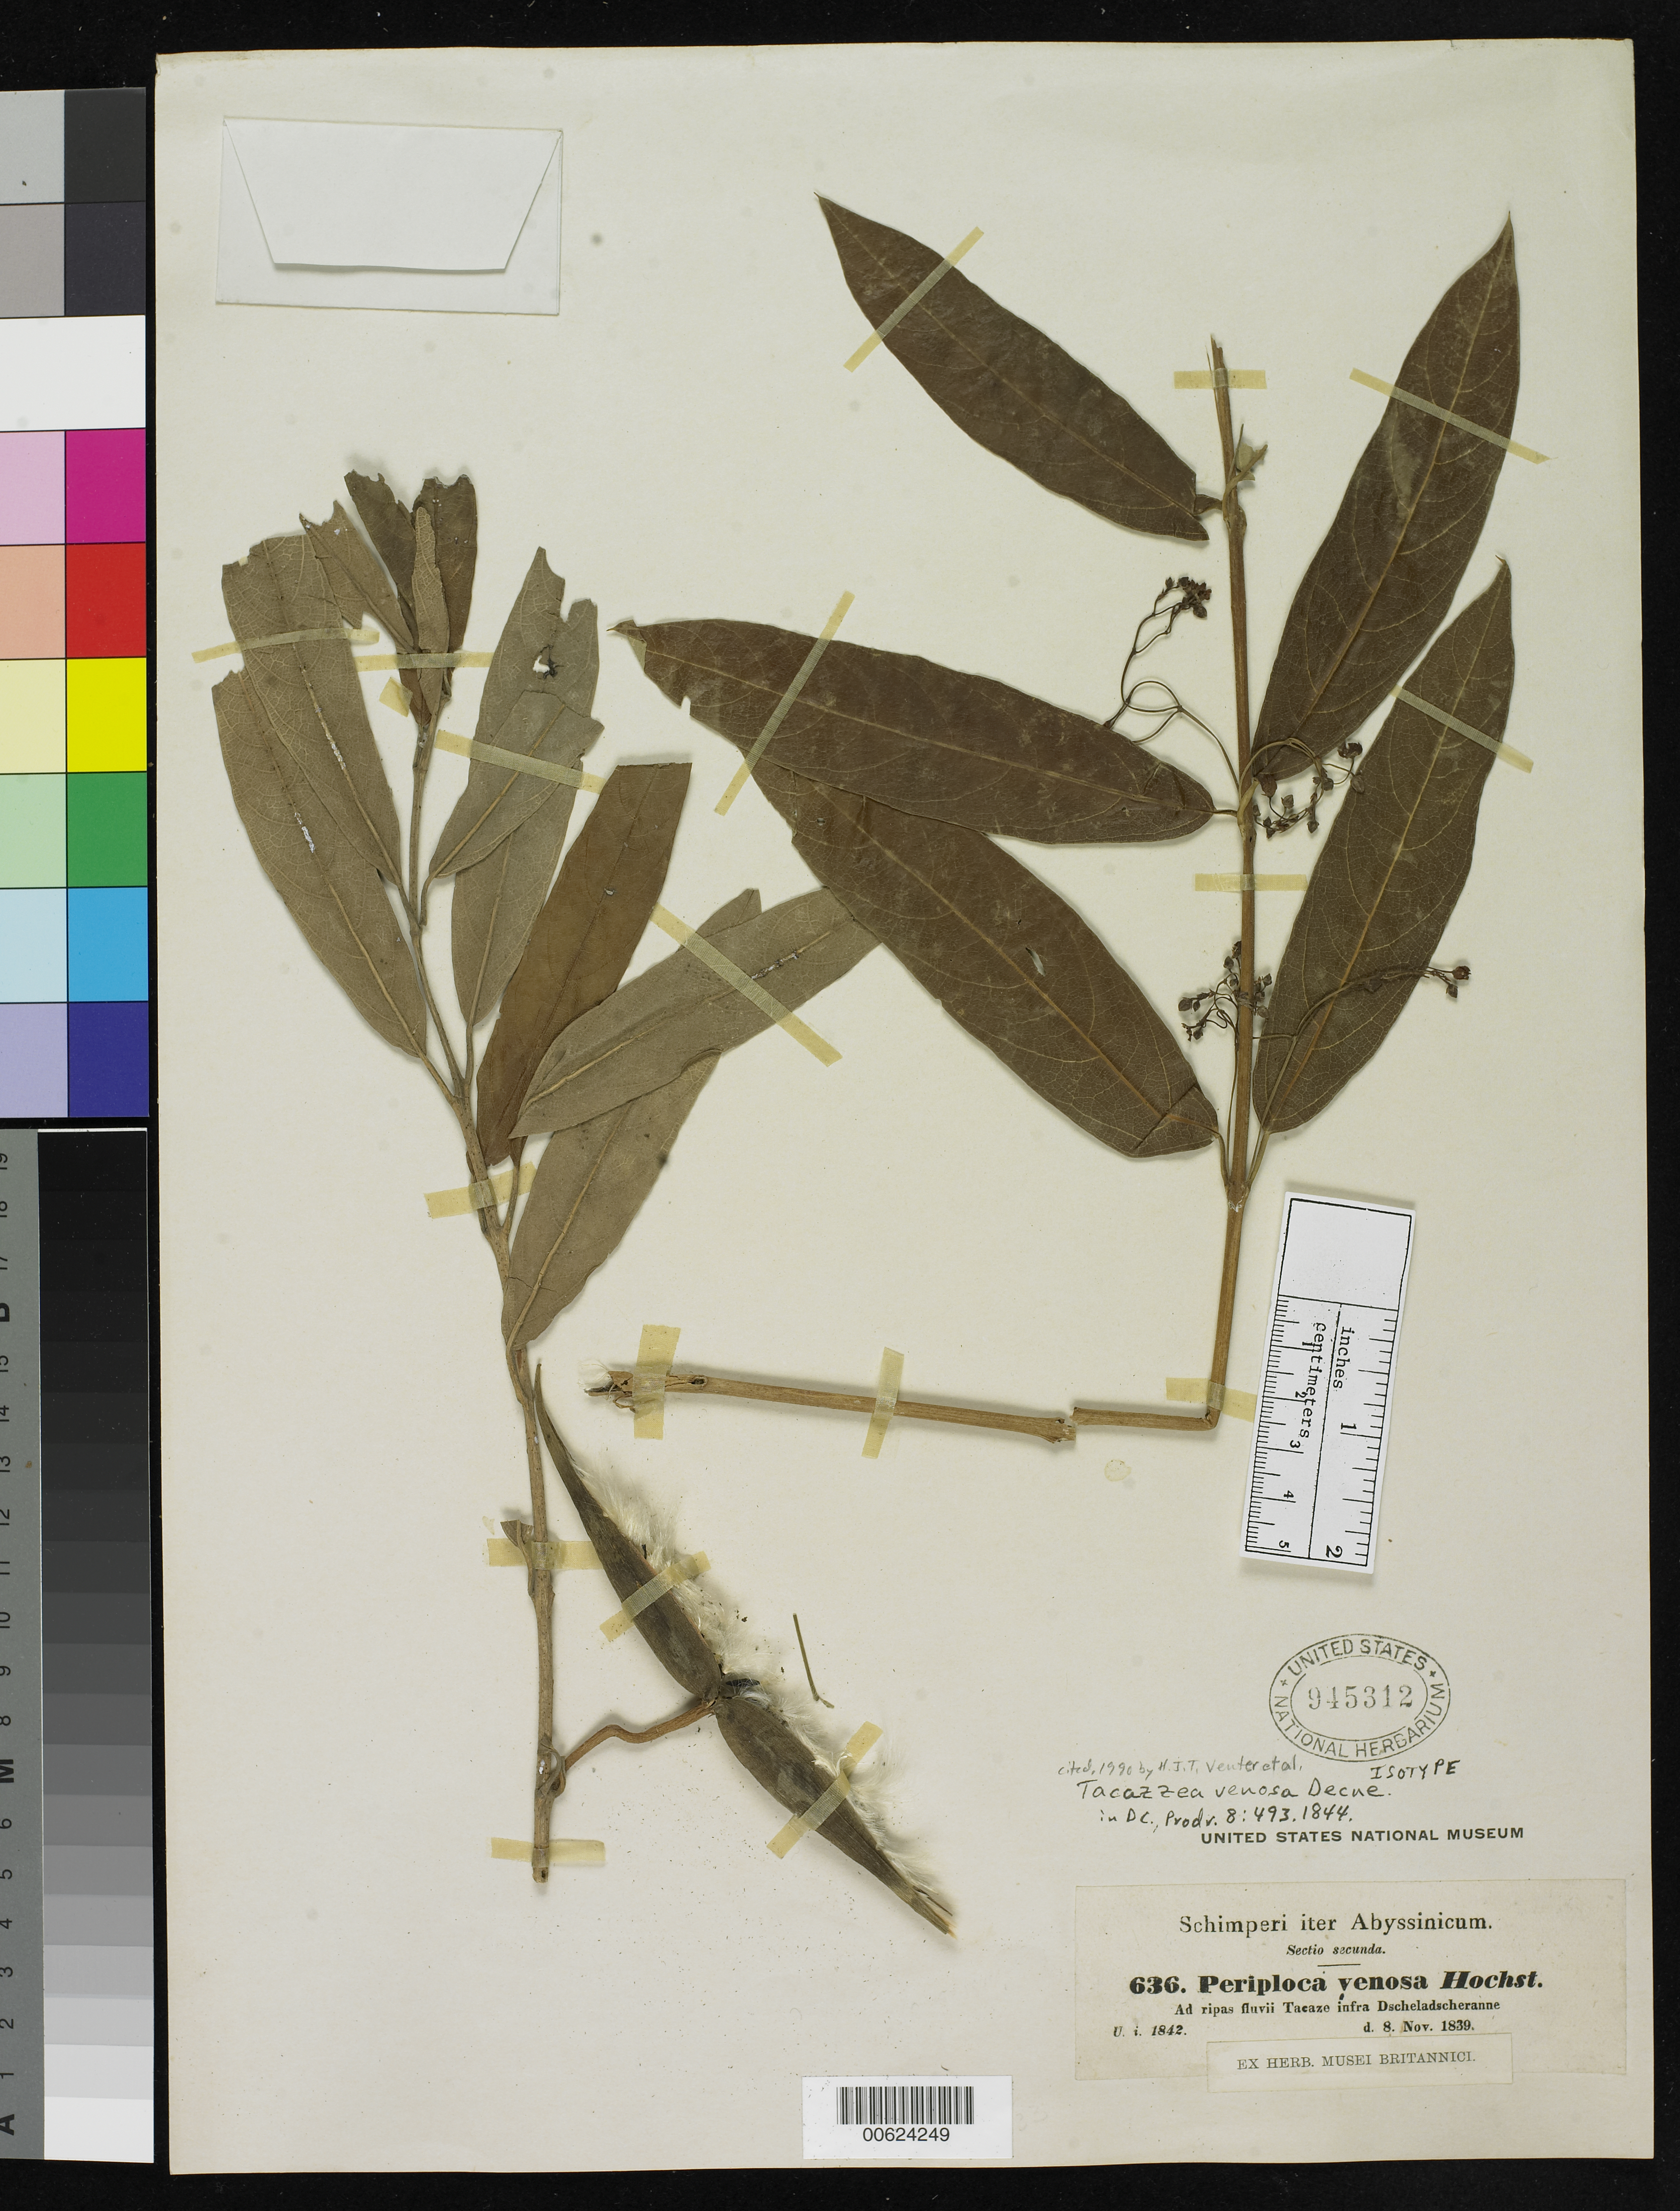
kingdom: Plantae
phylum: Tracheophyta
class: Magnoliopsida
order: Gentianales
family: Apocynaceae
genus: Tacazzea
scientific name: Tacazzea venosa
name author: Decne. in DC.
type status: Isotype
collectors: G. W. Schimper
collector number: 636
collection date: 1839-11-08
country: Ethiopia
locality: (Country as Abyssinia)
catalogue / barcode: US 945312